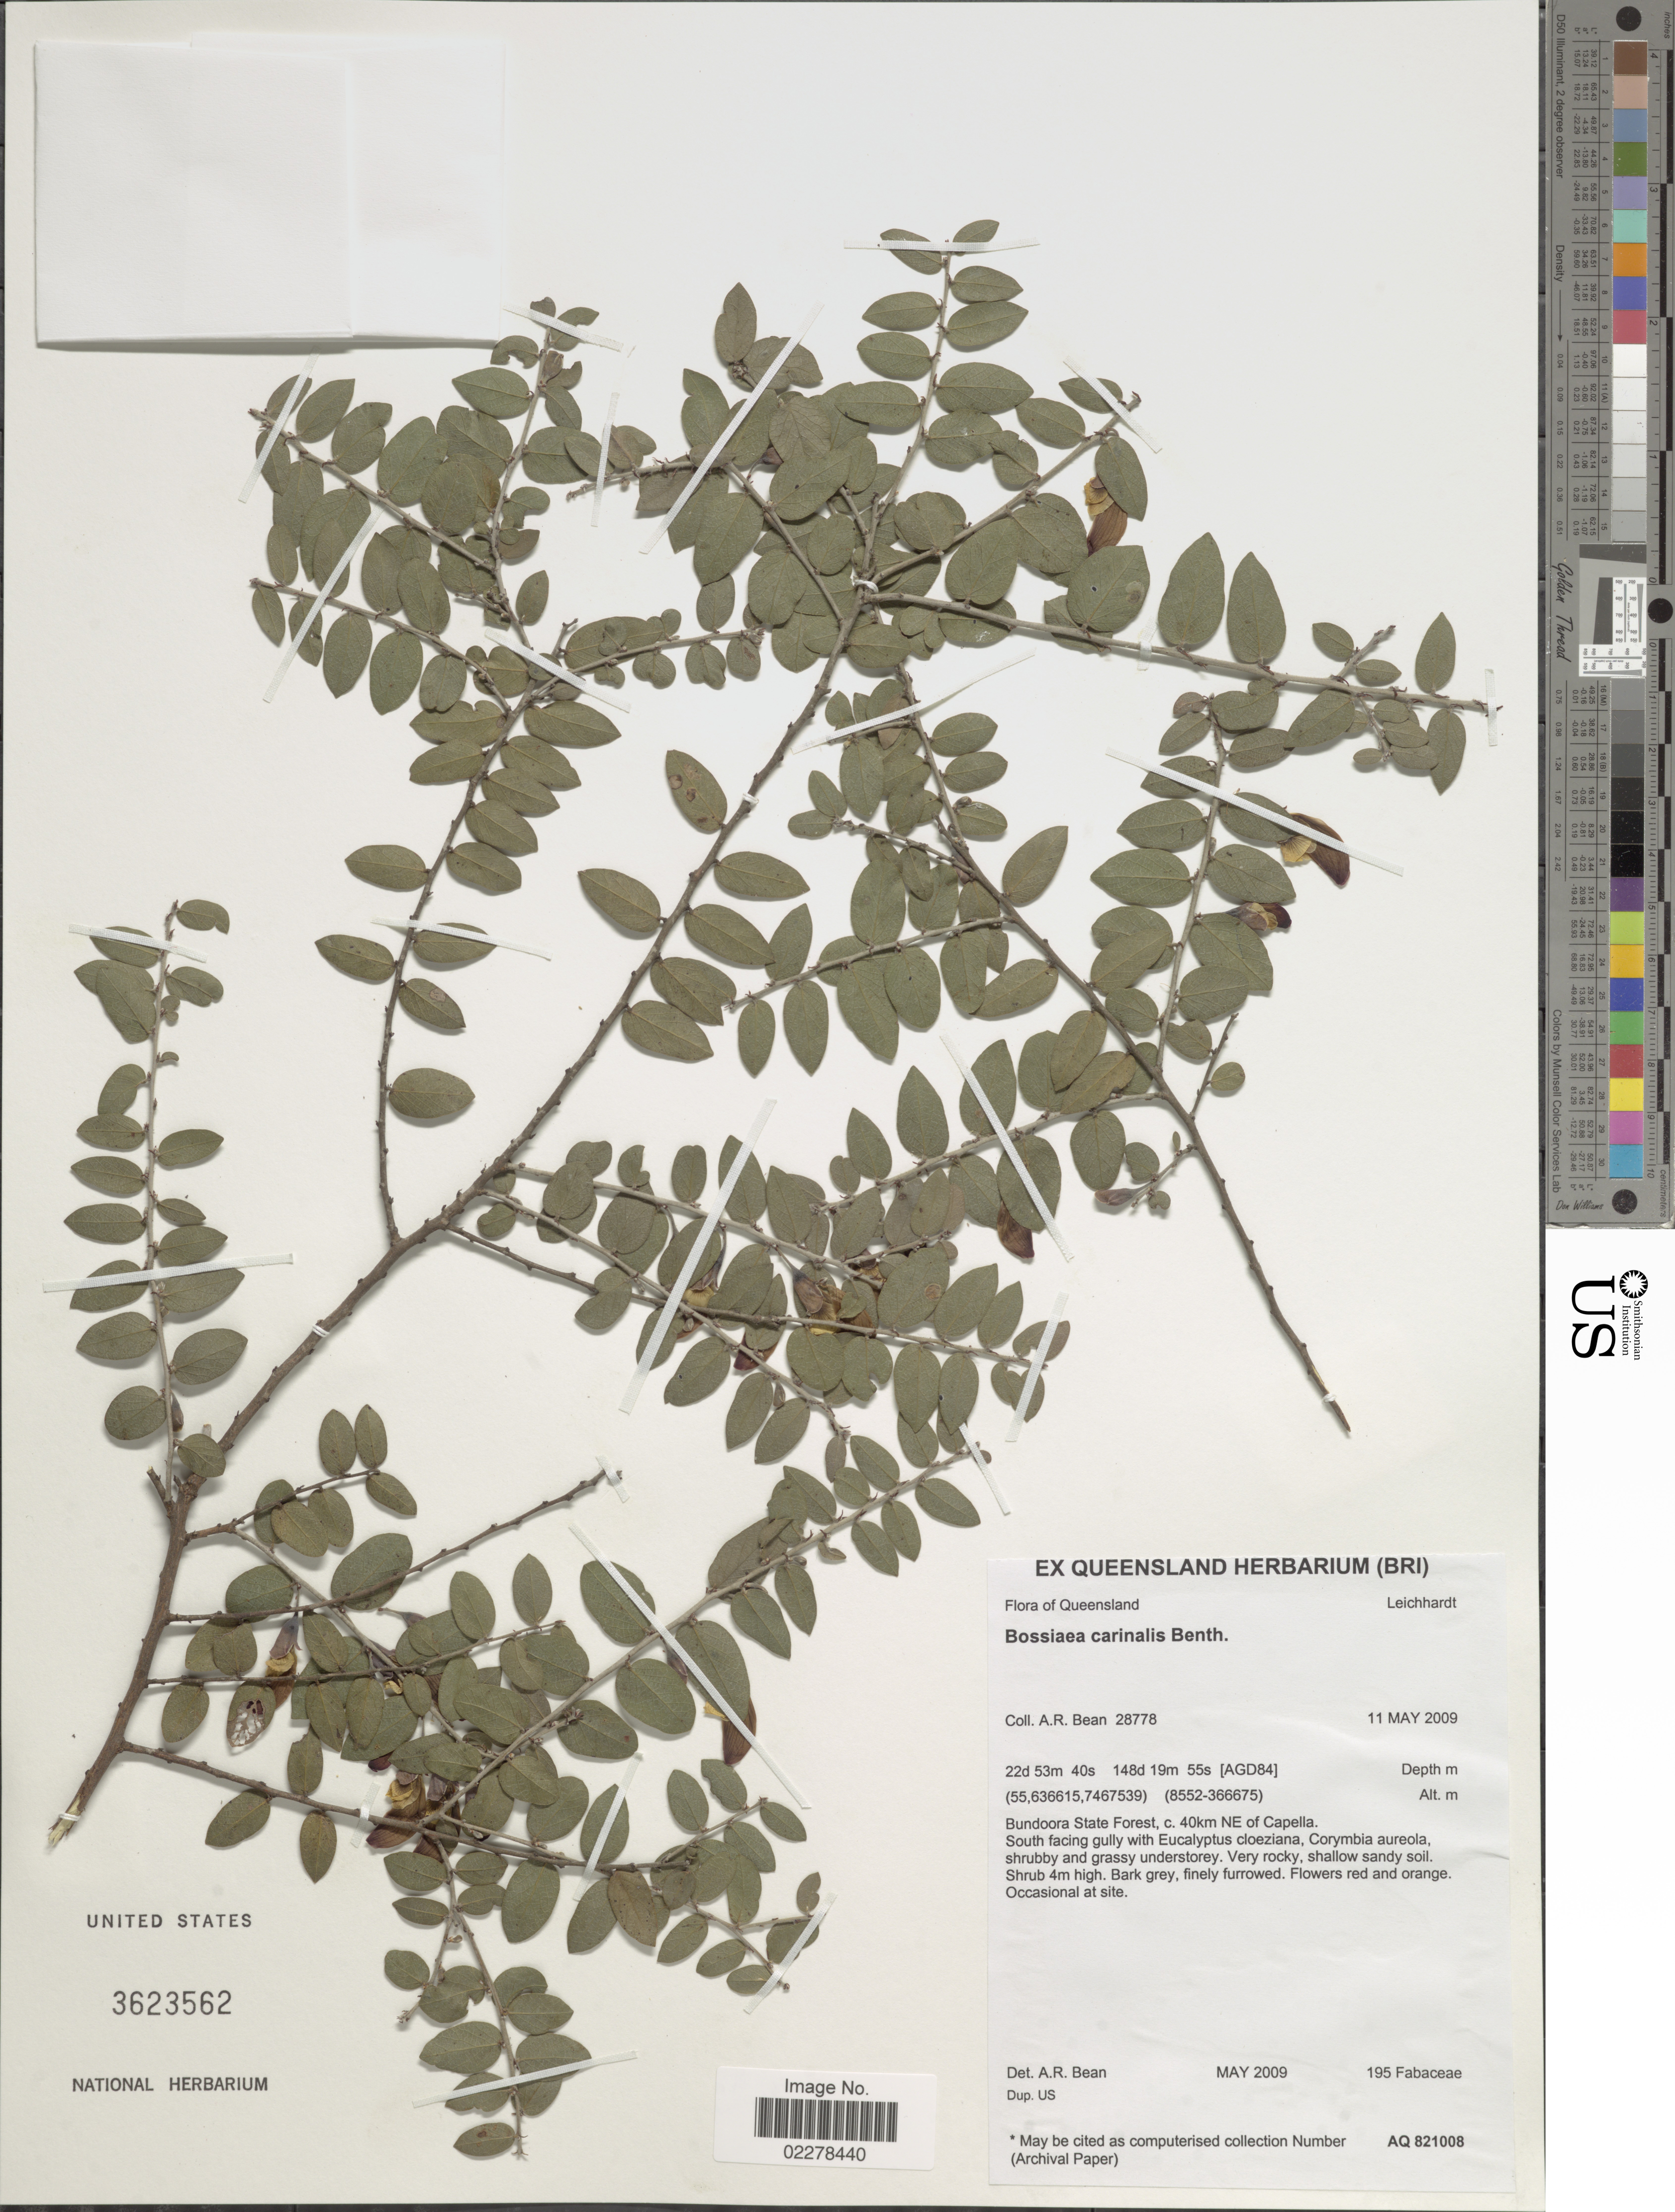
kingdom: Plantae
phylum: Tracheophyta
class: Magnoliopsida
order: Fabales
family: Fabaceae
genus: Bossiaea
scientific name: Bossiaea carinalis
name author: Benth.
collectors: A. R. Bean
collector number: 28778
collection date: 2009-05-11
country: Australia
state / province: Queensland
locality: Leichhardt. Bundoora State Forest, c. 40km NE of Capella.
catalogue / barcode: US 3623562